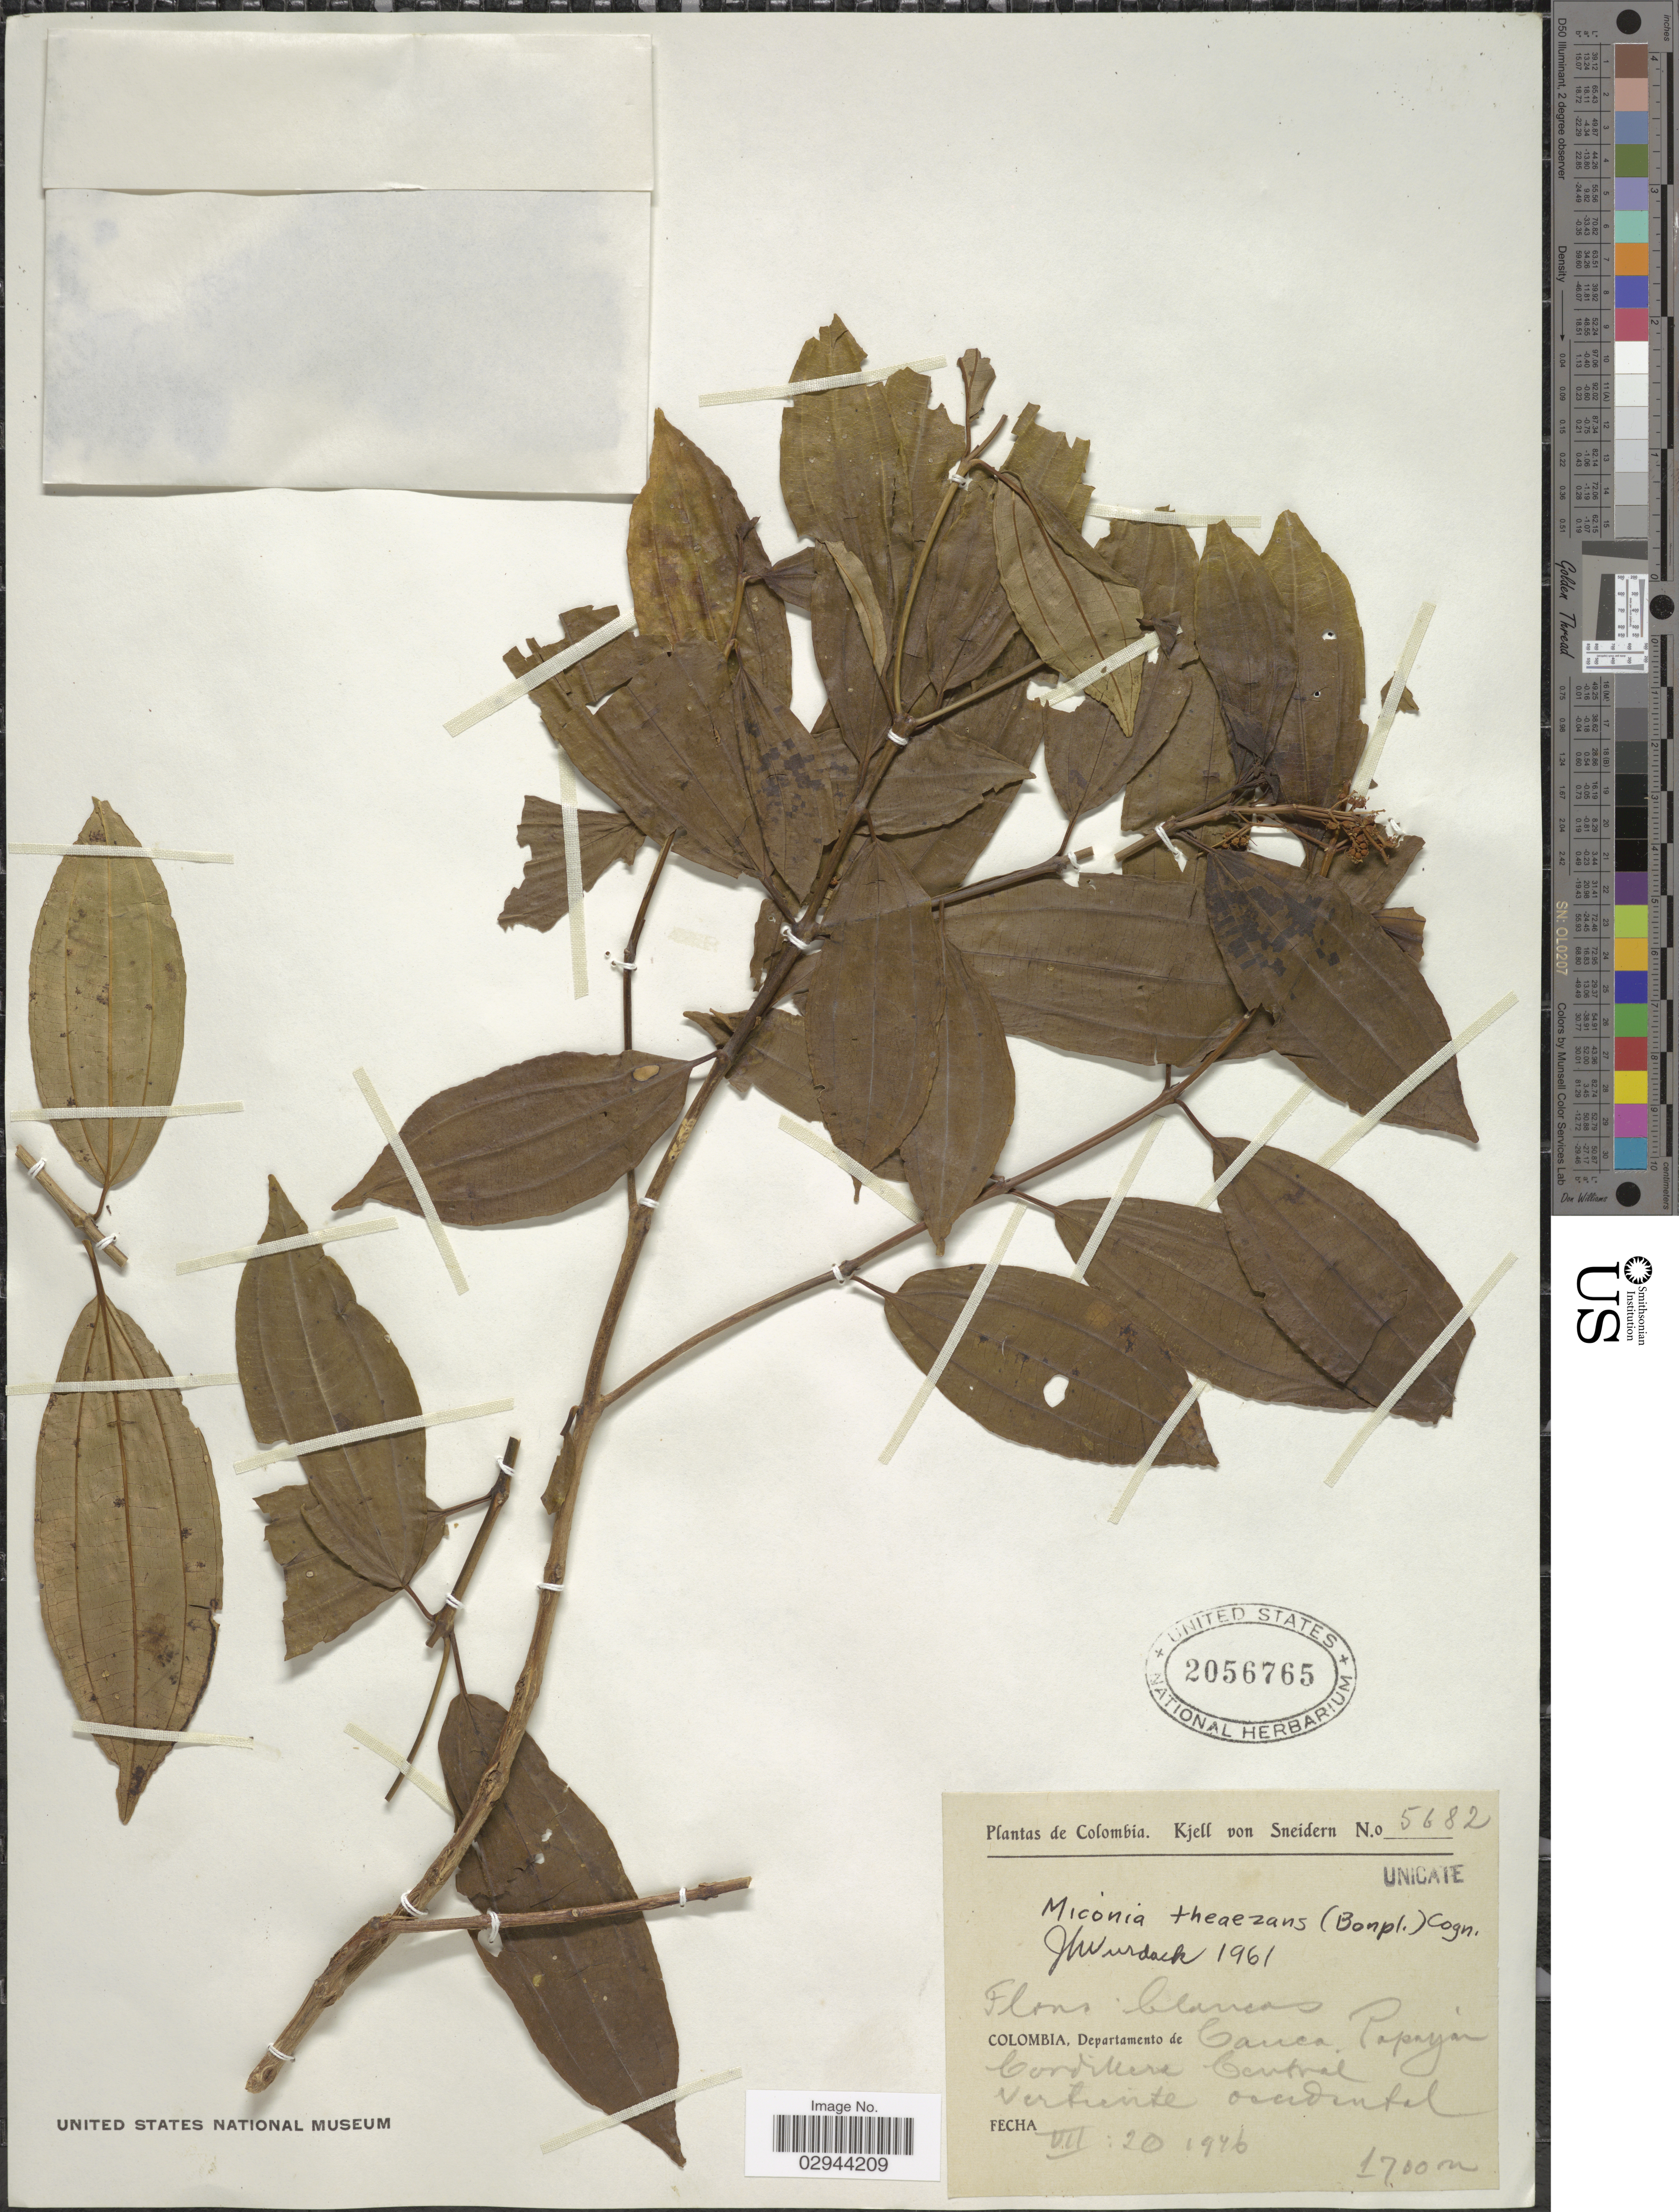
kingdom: Plantae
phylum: Tracheophyta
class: Magnoliopsida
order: Myrtales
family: Melastomataceae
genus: Miconia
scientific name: Miconia theizans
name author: (Bonpl.) Cogn.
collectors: K. von Sneidern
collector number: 5682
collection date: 1946-07-20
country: Colombia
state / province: Cauca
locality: Departamento de Cauca, Popayan, Cordillera Central, Vertiente Occidental.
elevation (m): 1700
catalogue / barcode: US 2056765